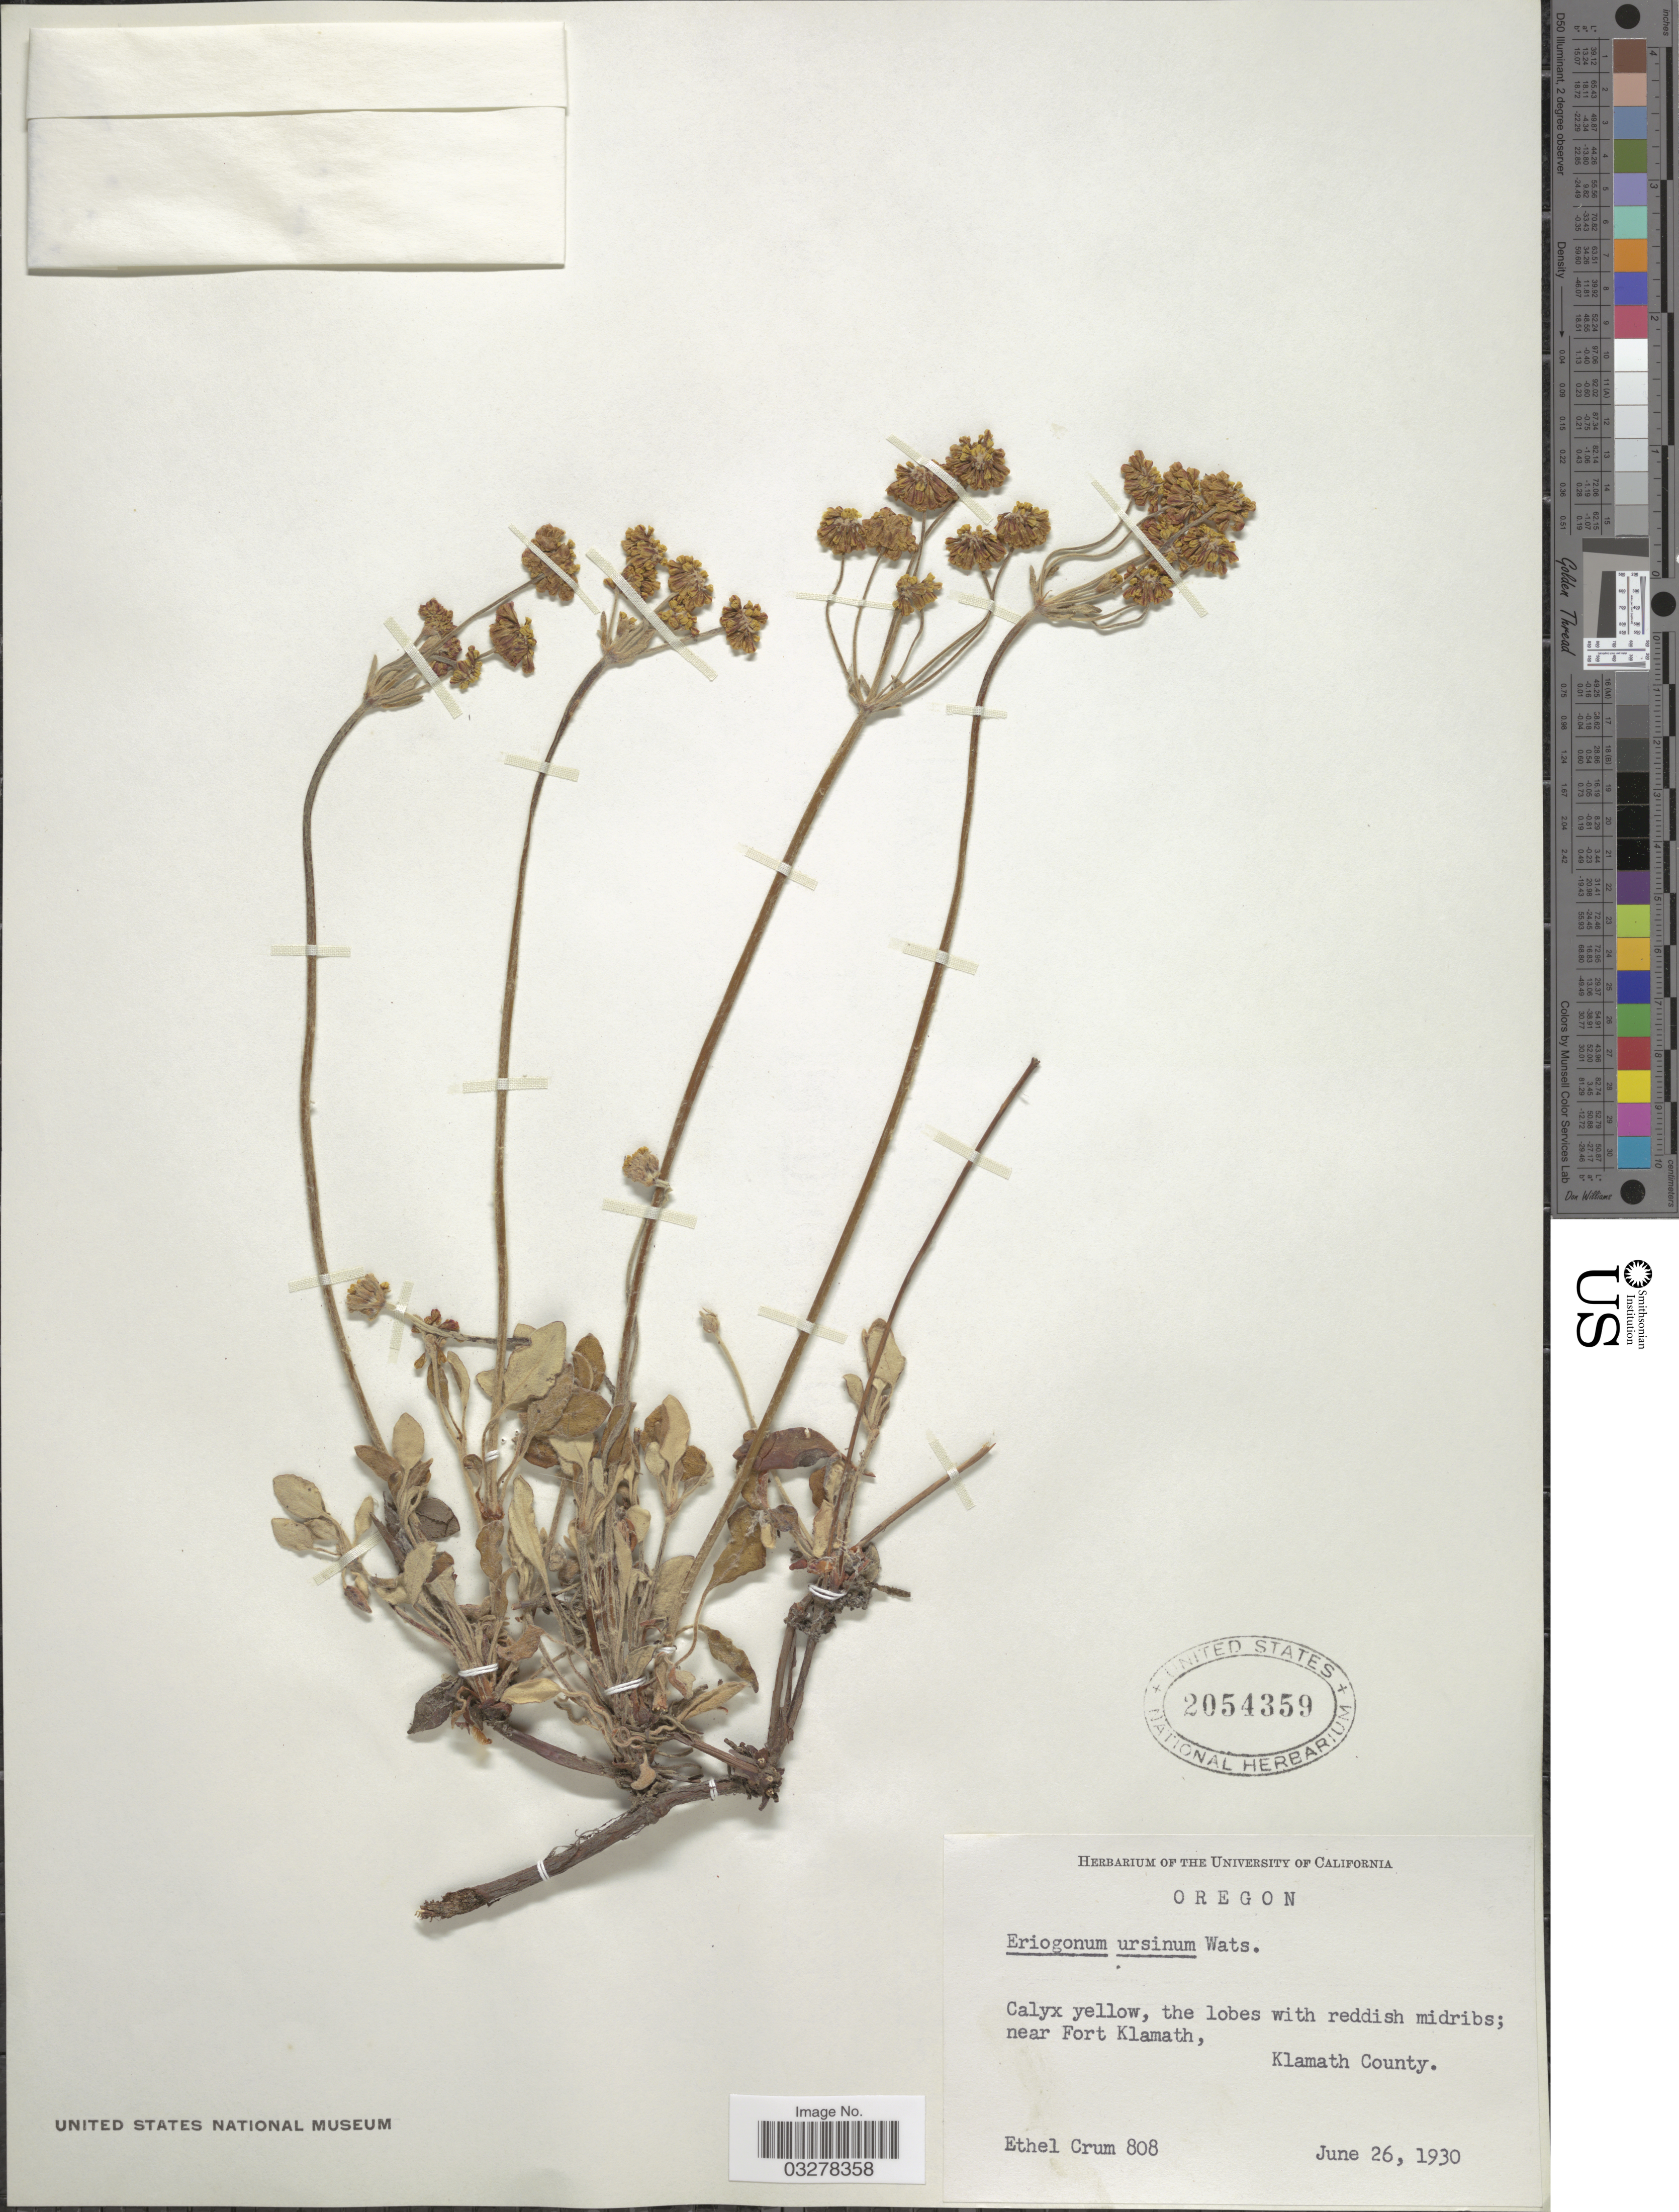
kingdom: Plantae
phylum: Tracheophyta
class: Magnoliopsida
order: Caryophyllales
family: Polygonaceae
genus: Eriogonum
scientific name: Eriogonum marifolium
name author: Torr. & A. Gray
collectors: E. K. Crum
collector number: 808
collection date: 1930-06-26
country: United States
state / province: Oregon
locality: Near Fort Klamath, Klamath County.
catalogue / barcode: US 2054359